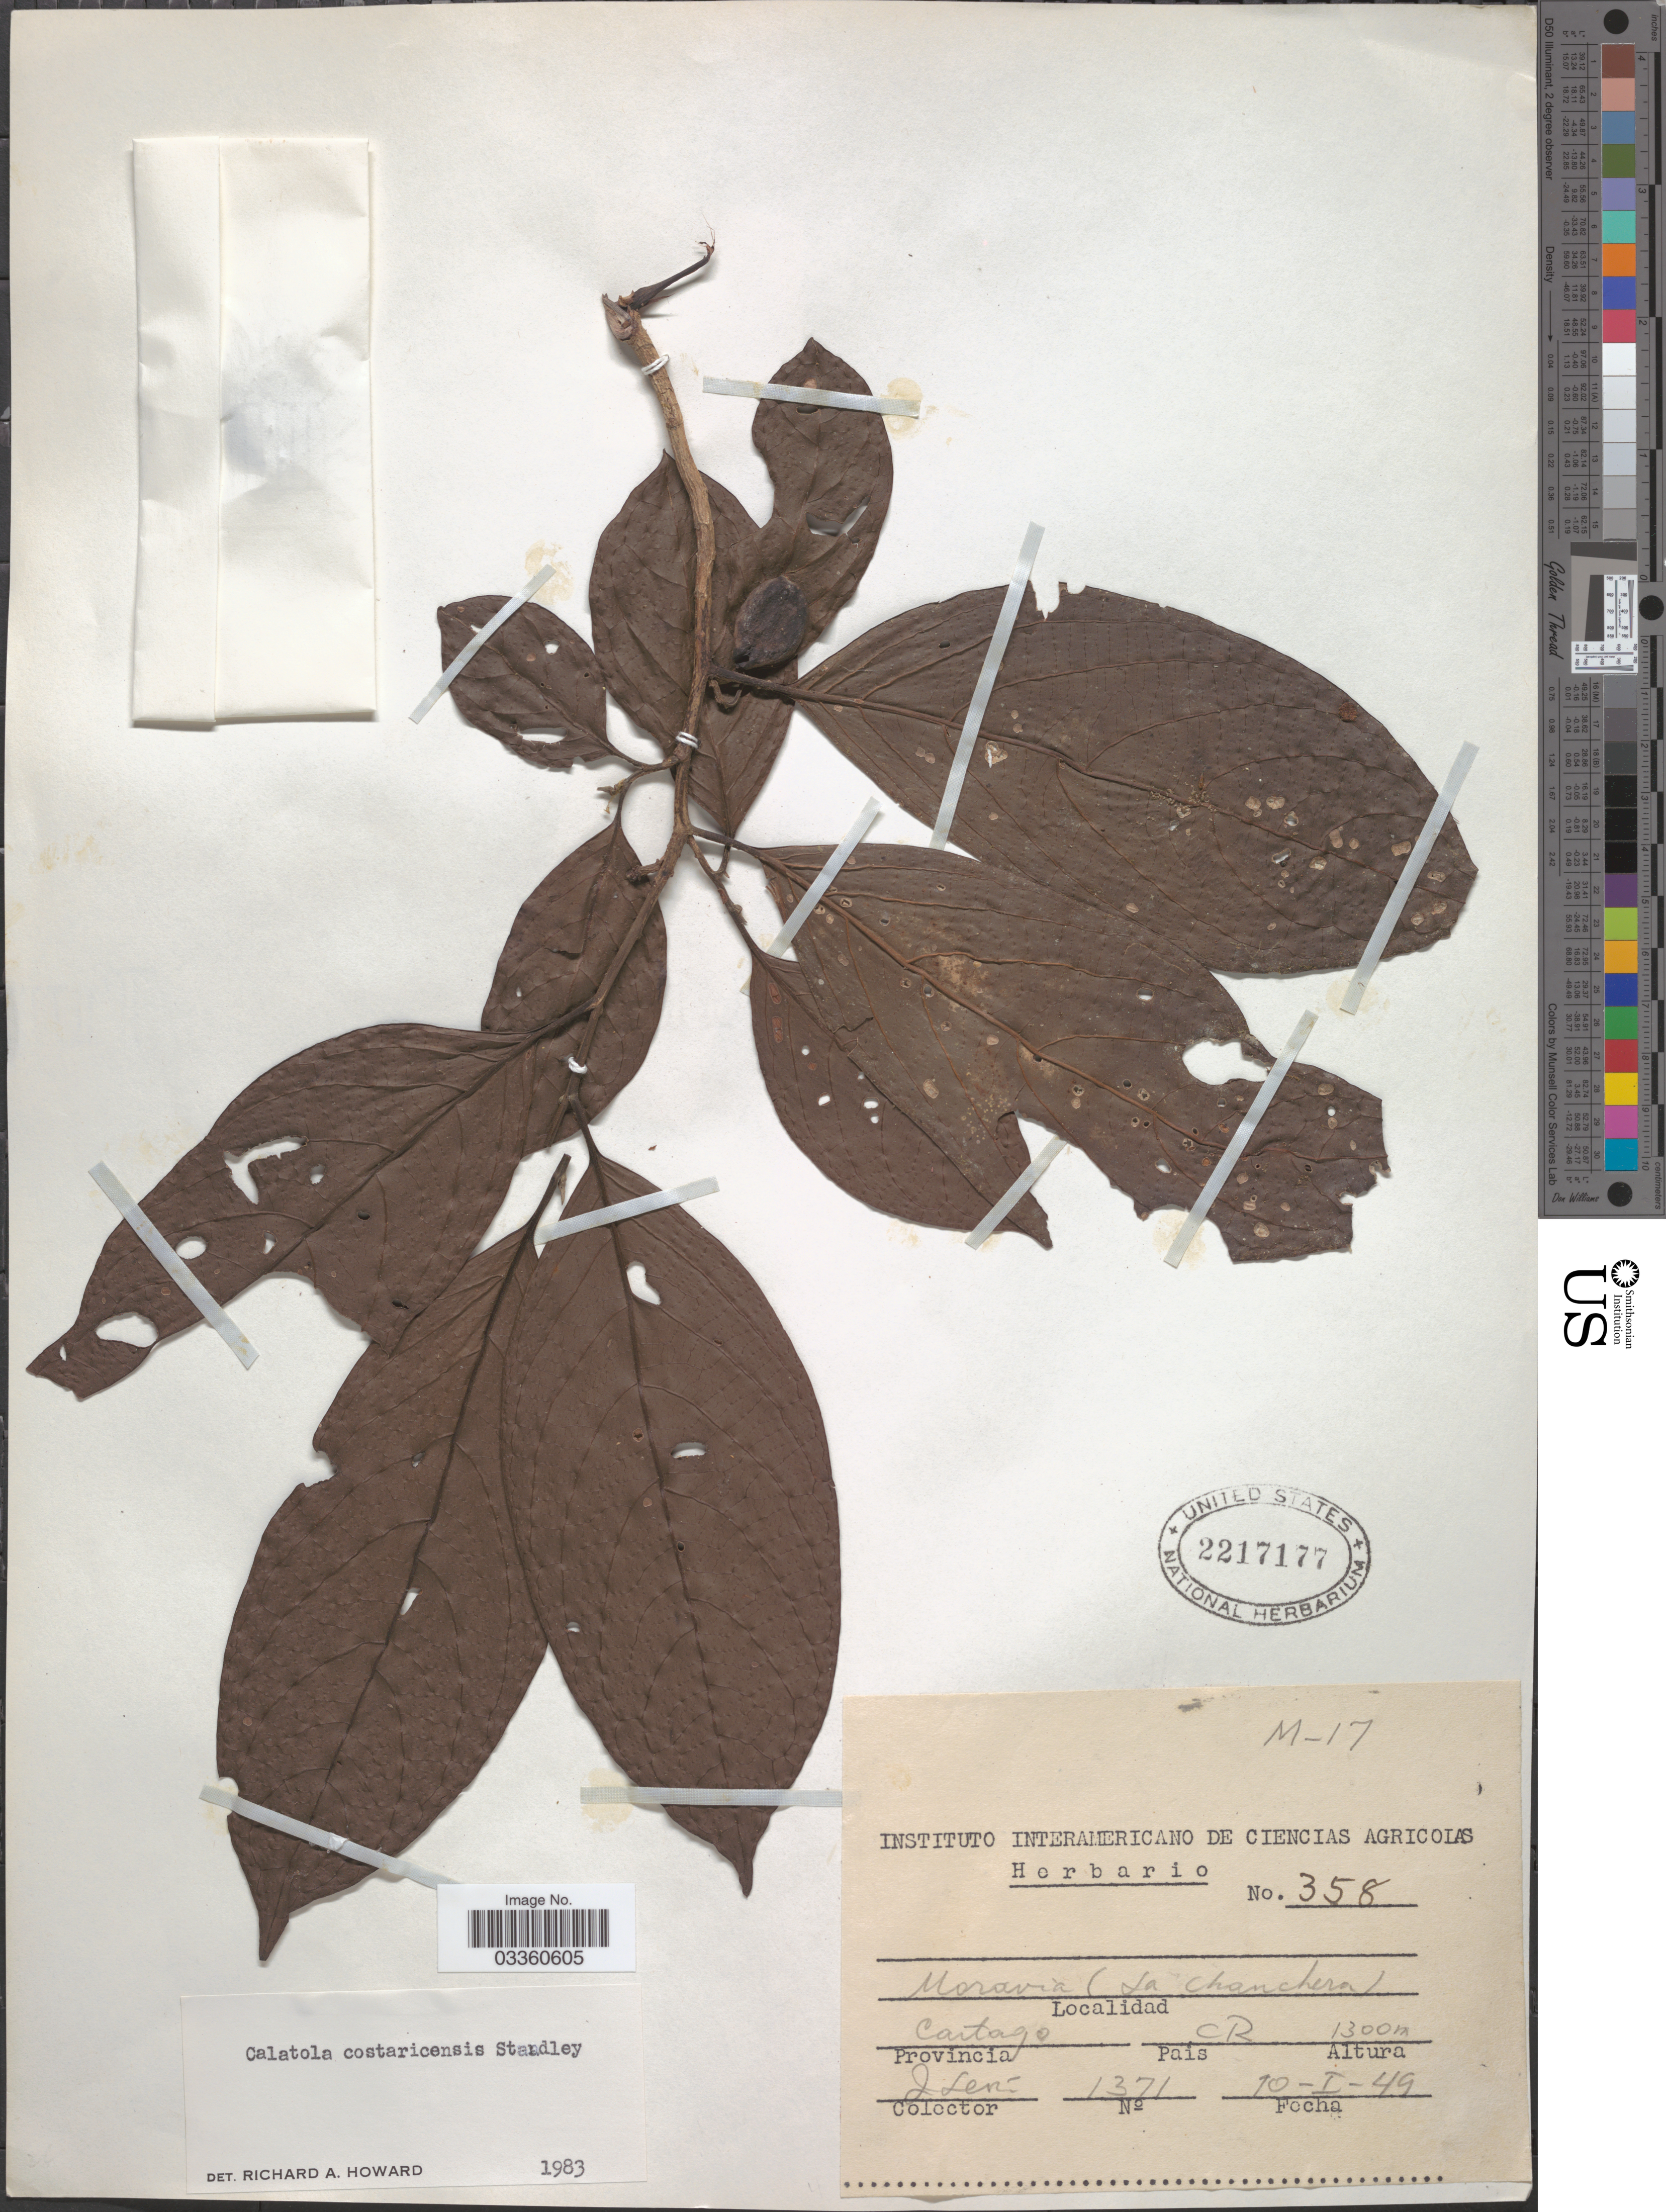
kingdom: Plantae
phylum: Tracheophyta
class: Magnoliopsida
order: Metteniusales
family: Metteniusaceae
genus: Calatola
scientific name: Calatola costaricensis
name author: Standl.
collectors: J. León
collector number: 1371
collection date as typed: Transcribed d/m/y: 10/1/49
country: Costa Rica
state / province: Cartago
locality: Morovia (La Chanchera), CR.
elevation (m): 1300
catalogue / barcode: US 2217177